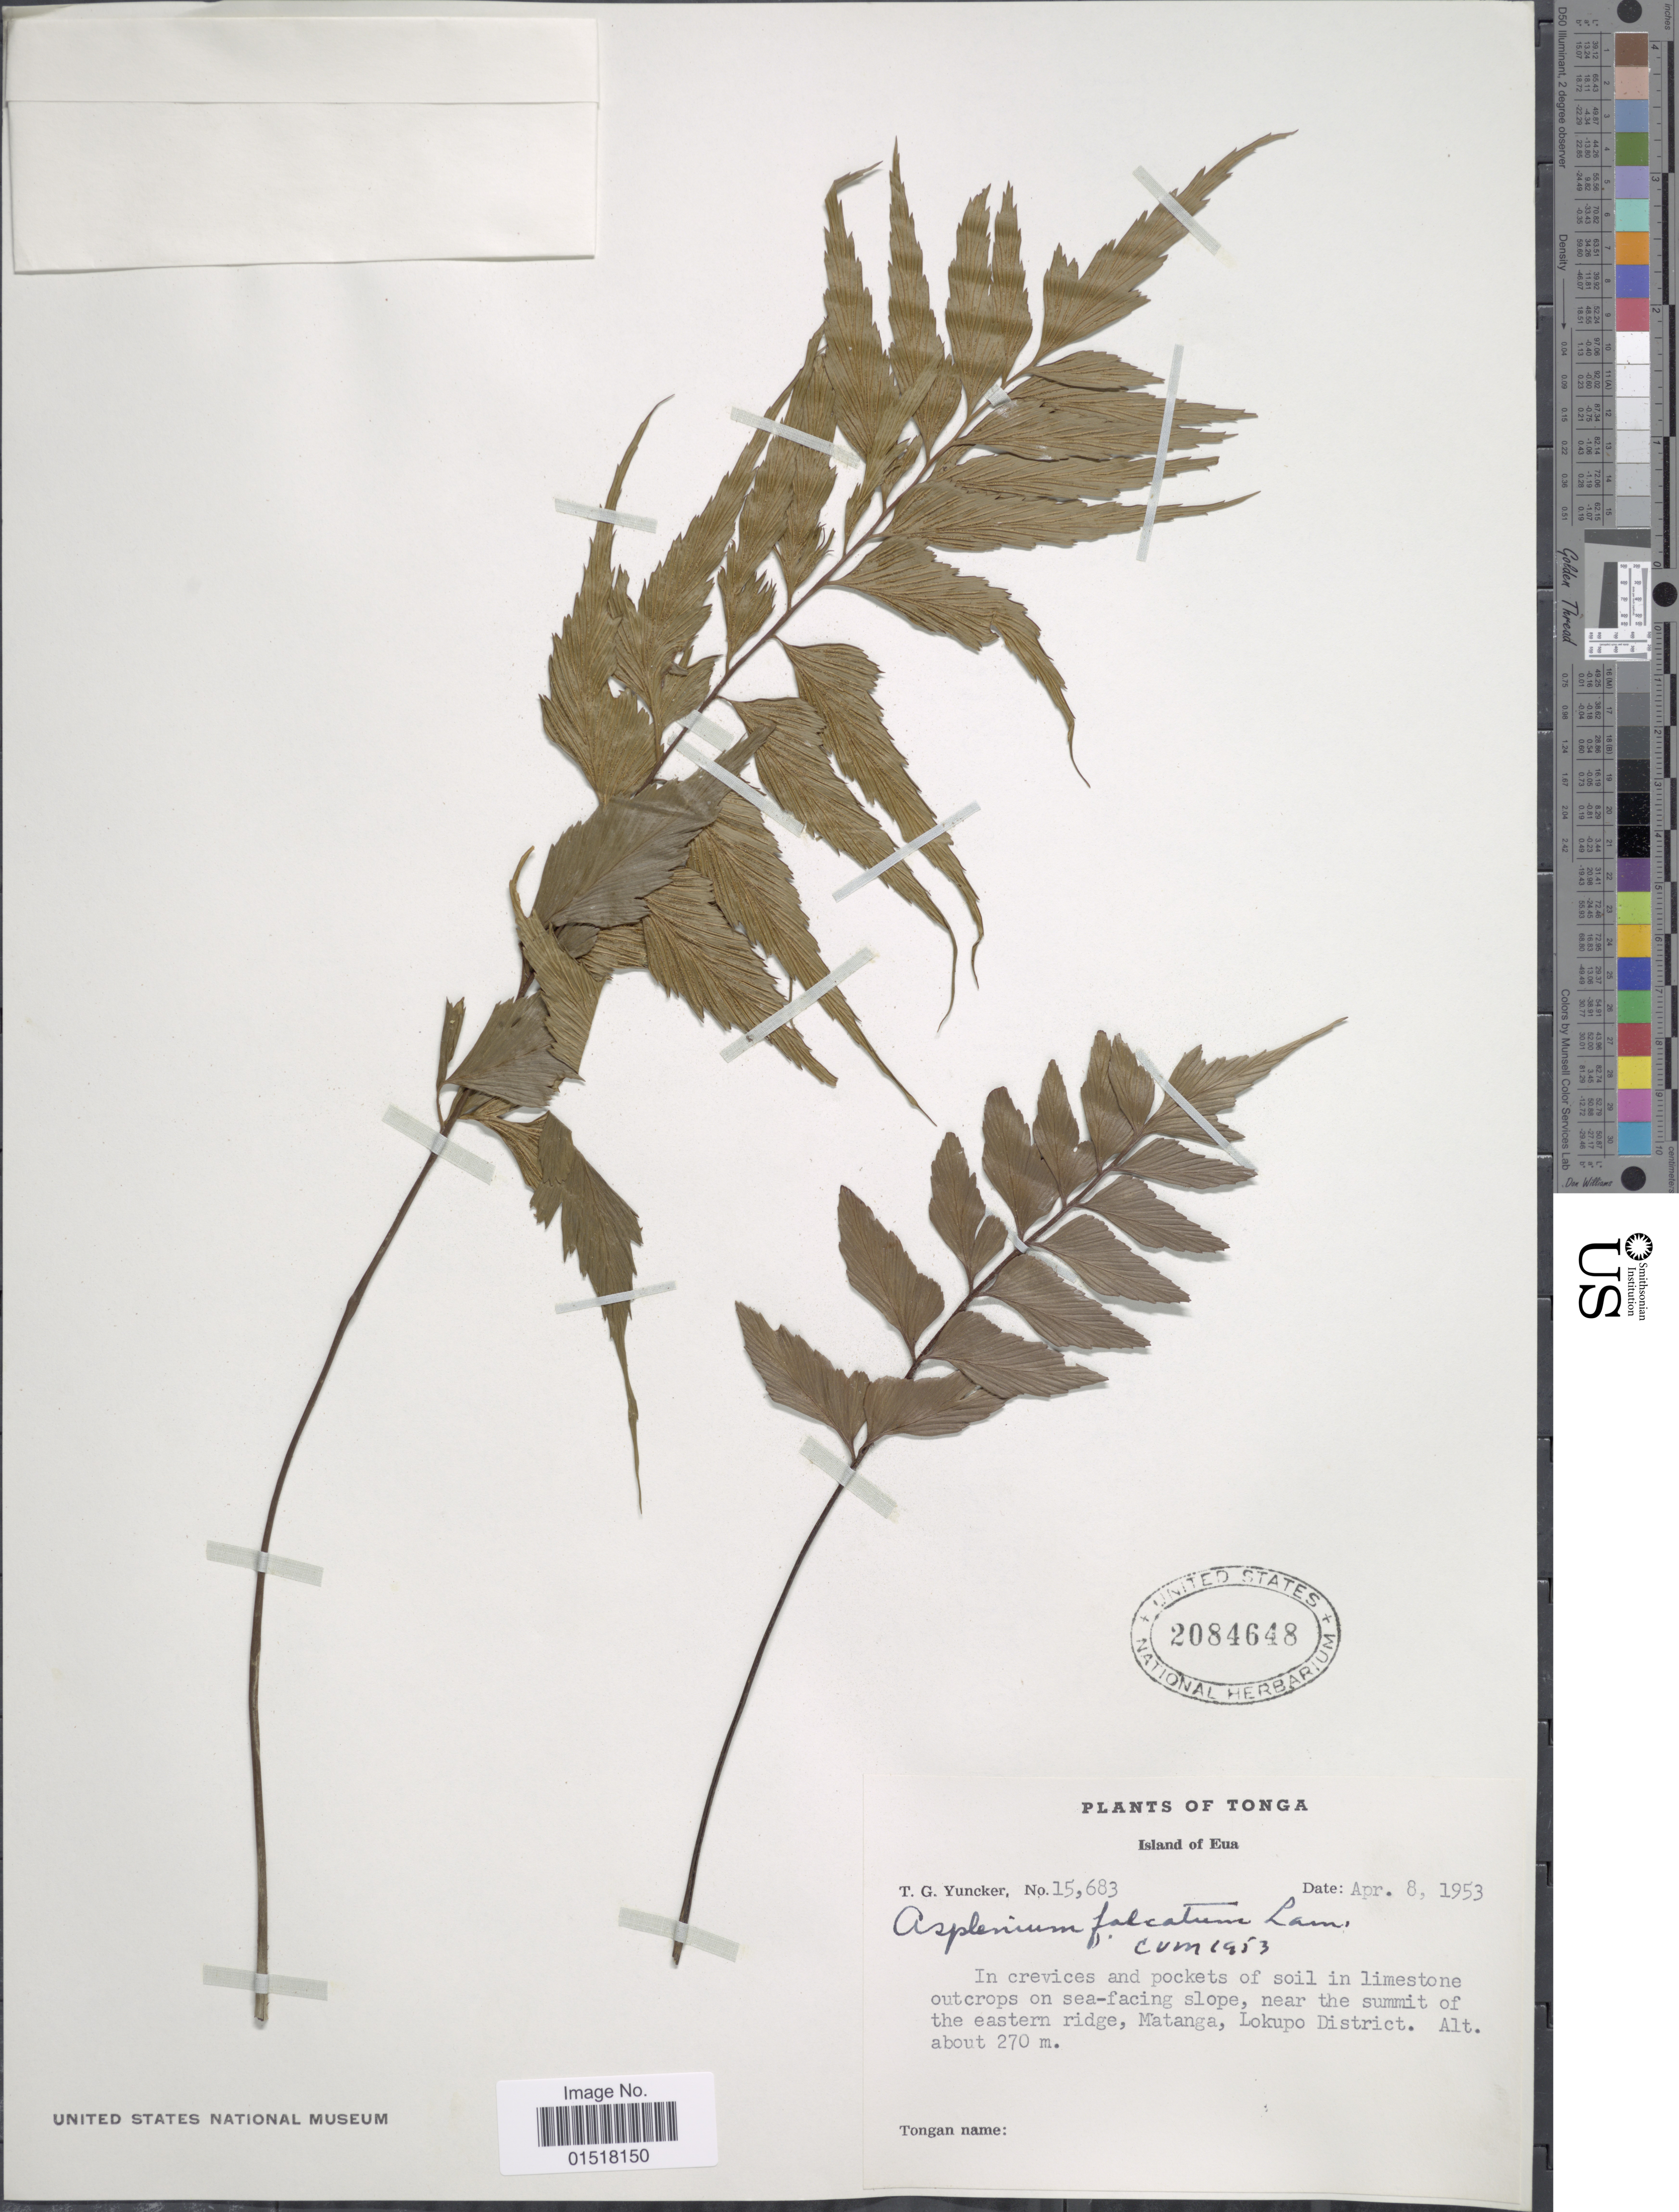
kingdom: Plantae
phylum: Tracheophyta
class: Polypodiopsida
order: Polypodiales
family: Aspleniaceae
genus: Asplenium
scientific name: Asplenium polyodon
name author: G. Forst.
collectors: T. G. Yuncker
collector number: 15683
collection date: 1953-04-08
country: Tonga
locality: Island of Eua. In crevices and pockets of soil in limestone outcrops on sea-facing slope, near the summit of the eastern ridge, Matanga, Lokupo District.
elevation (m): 270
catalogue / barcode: US 2084648